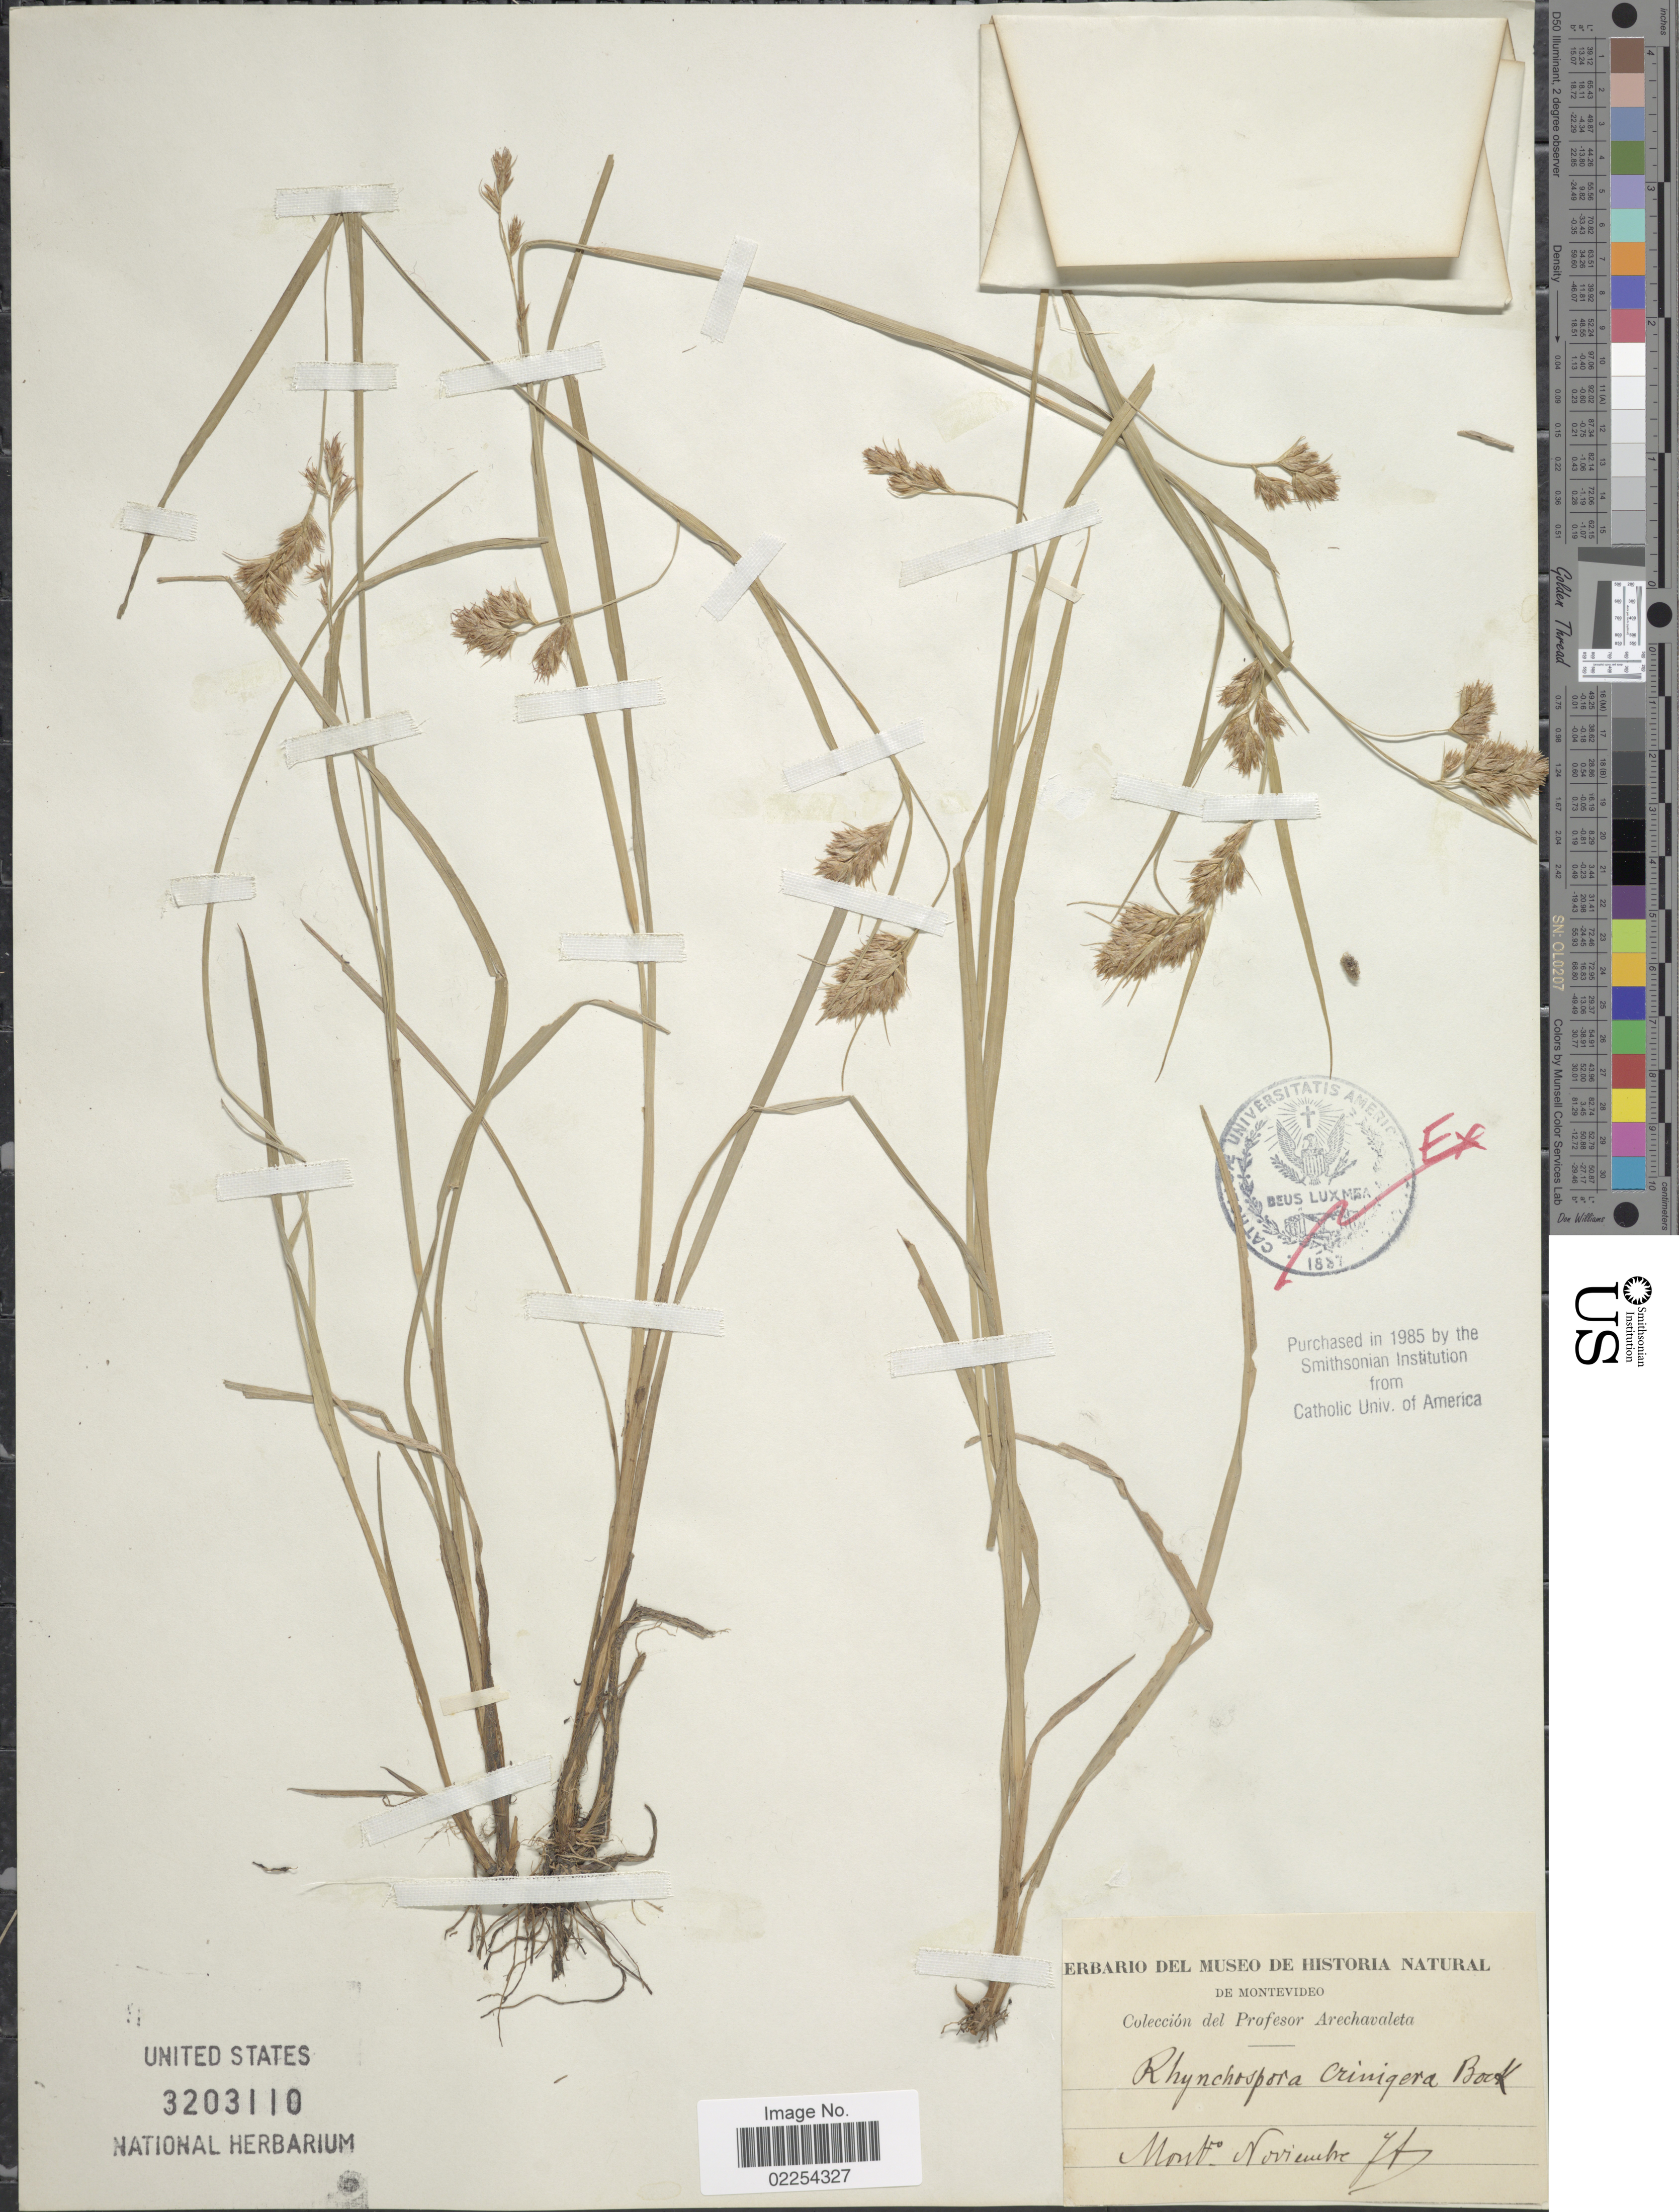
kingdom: Plantae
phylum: Tracheophyta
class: Liliopsida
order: Poales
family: Cyperaceae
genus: Rhynchospora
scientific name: Rhynchospora crinigera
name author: Boeckeler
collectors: J. Arechavaleta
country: Uruguay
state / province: Montevideo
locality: Monto.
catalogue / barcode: US 3203110